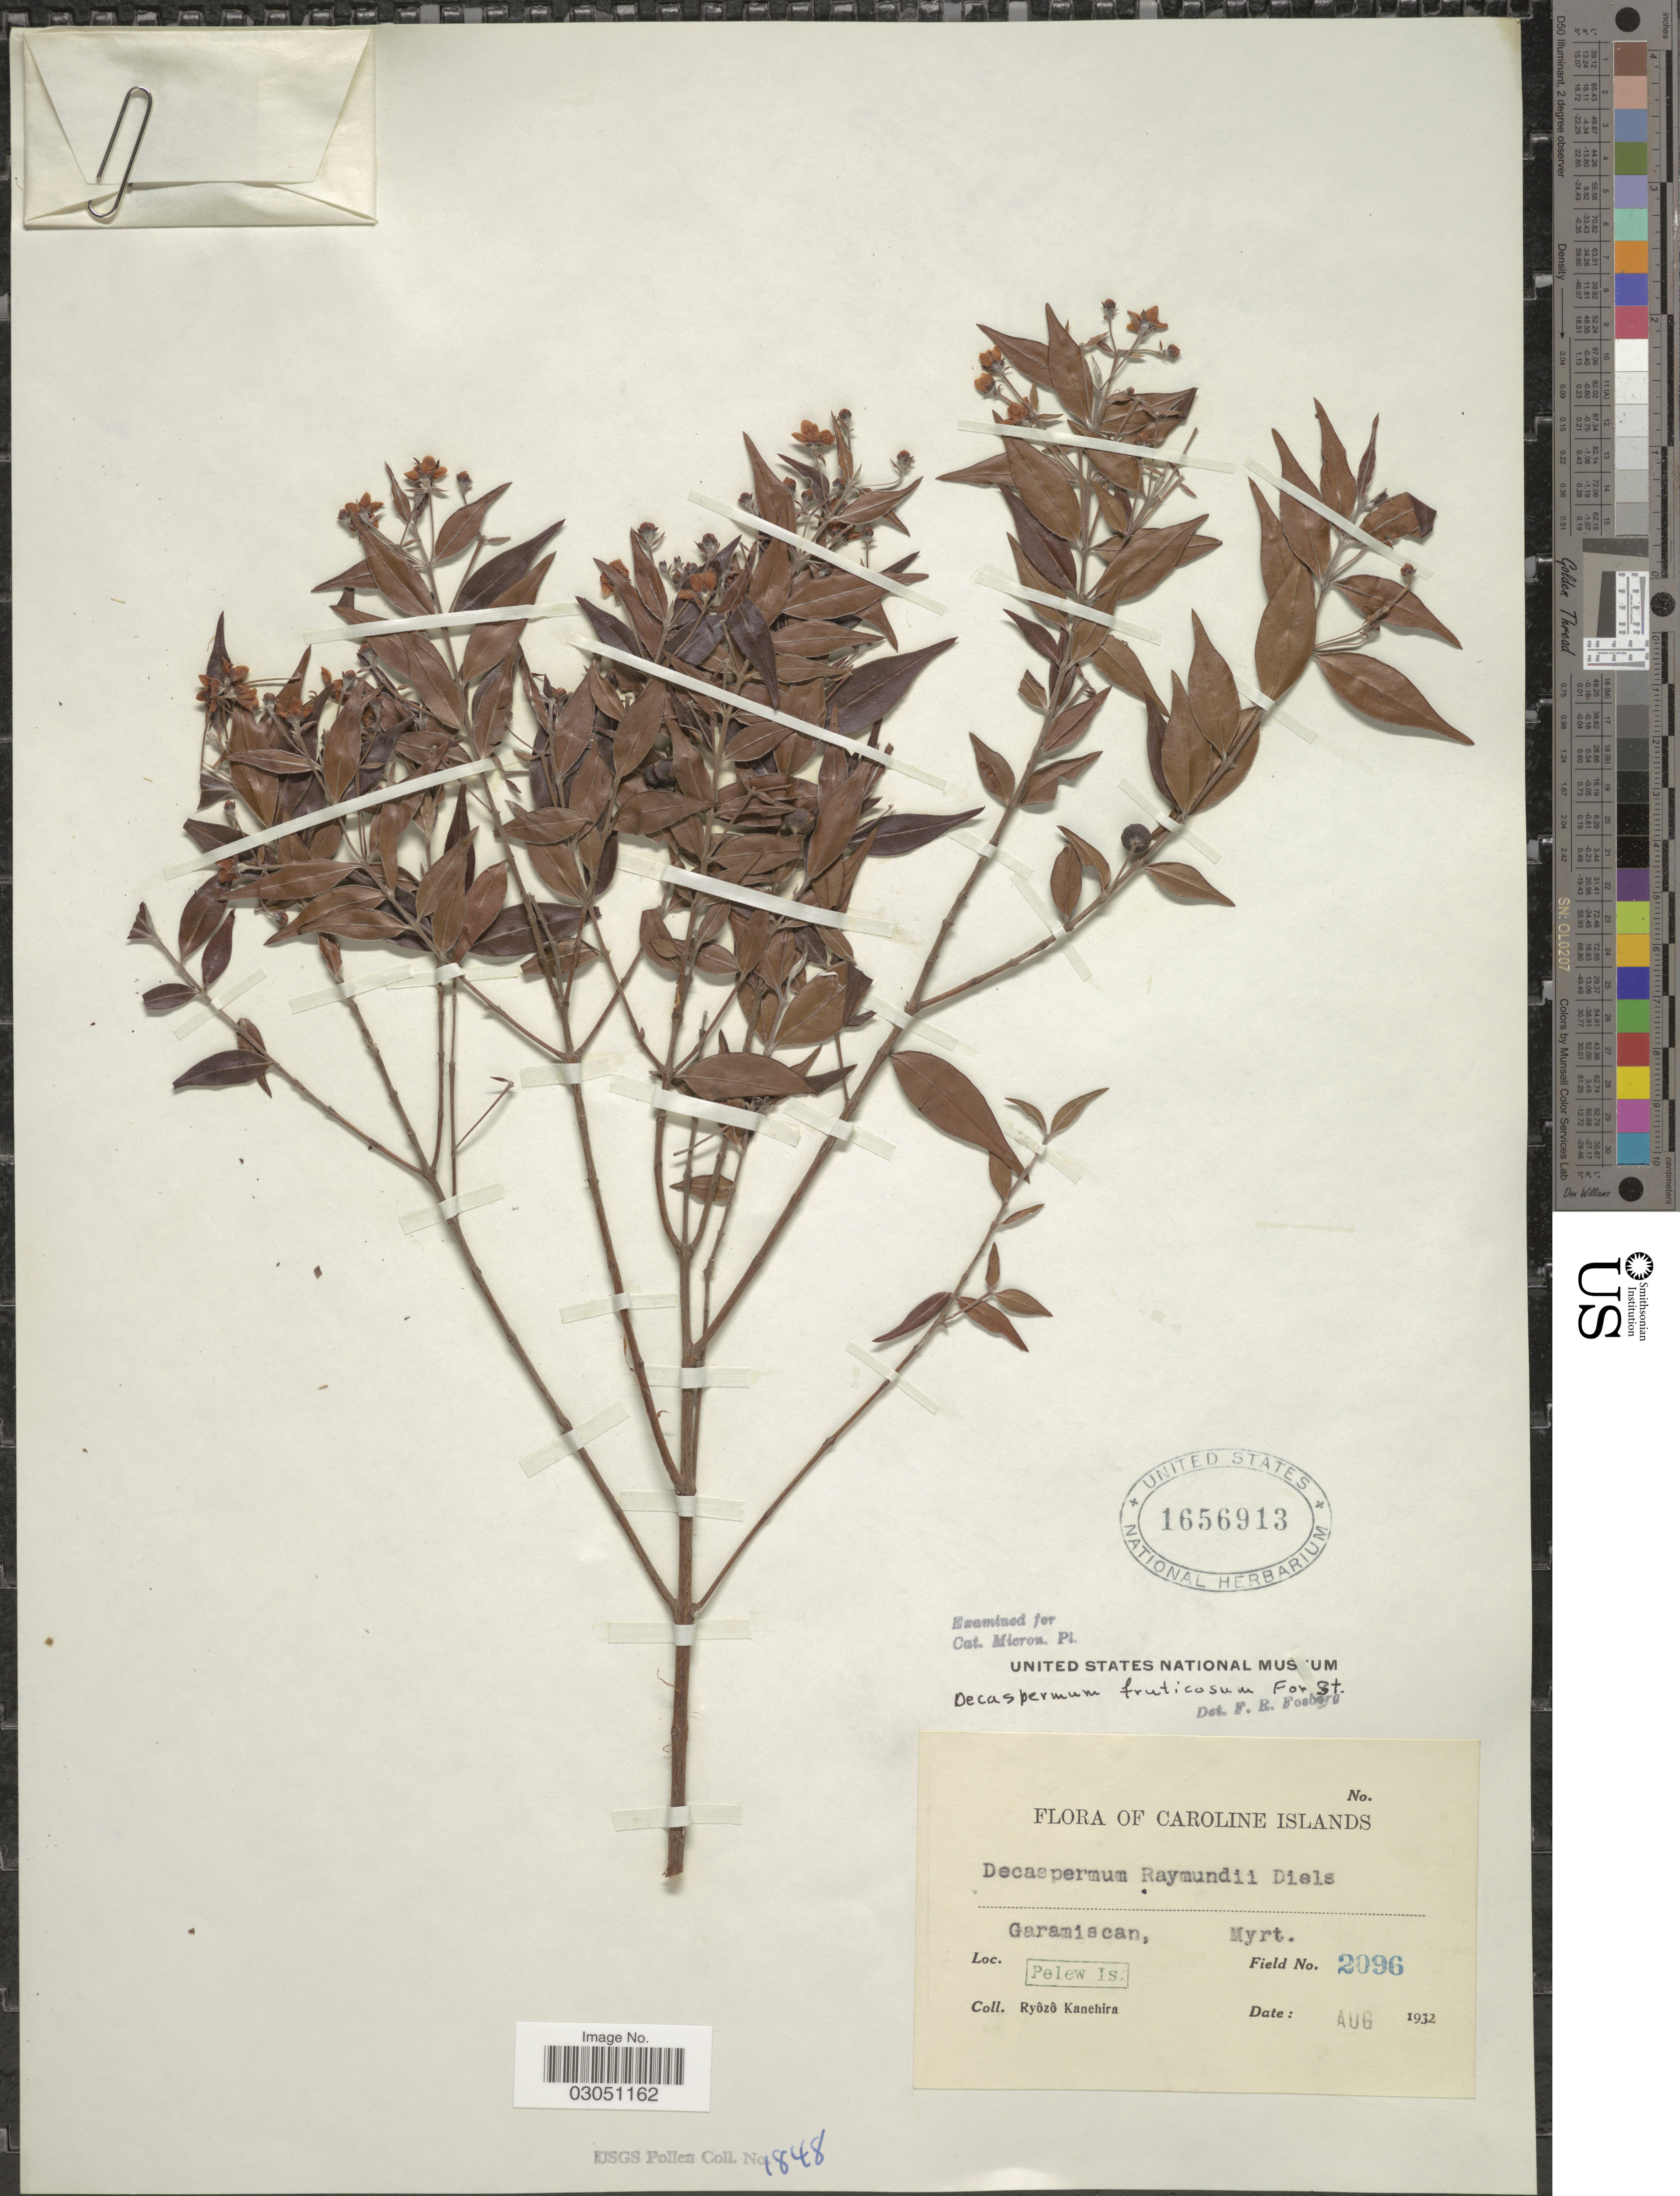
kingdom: Plantae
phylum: Tracheophyta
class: Magnoliopsida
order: Myrtales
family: Myrtaceae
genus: Decaspermum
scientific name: Decaspermum raymundi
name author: Diels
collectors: R. Kanehira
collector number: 2096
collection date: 1932-08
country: Palau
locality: Caroline Islands. Garamiscan, Pelew Is.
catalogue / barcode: US 1656913